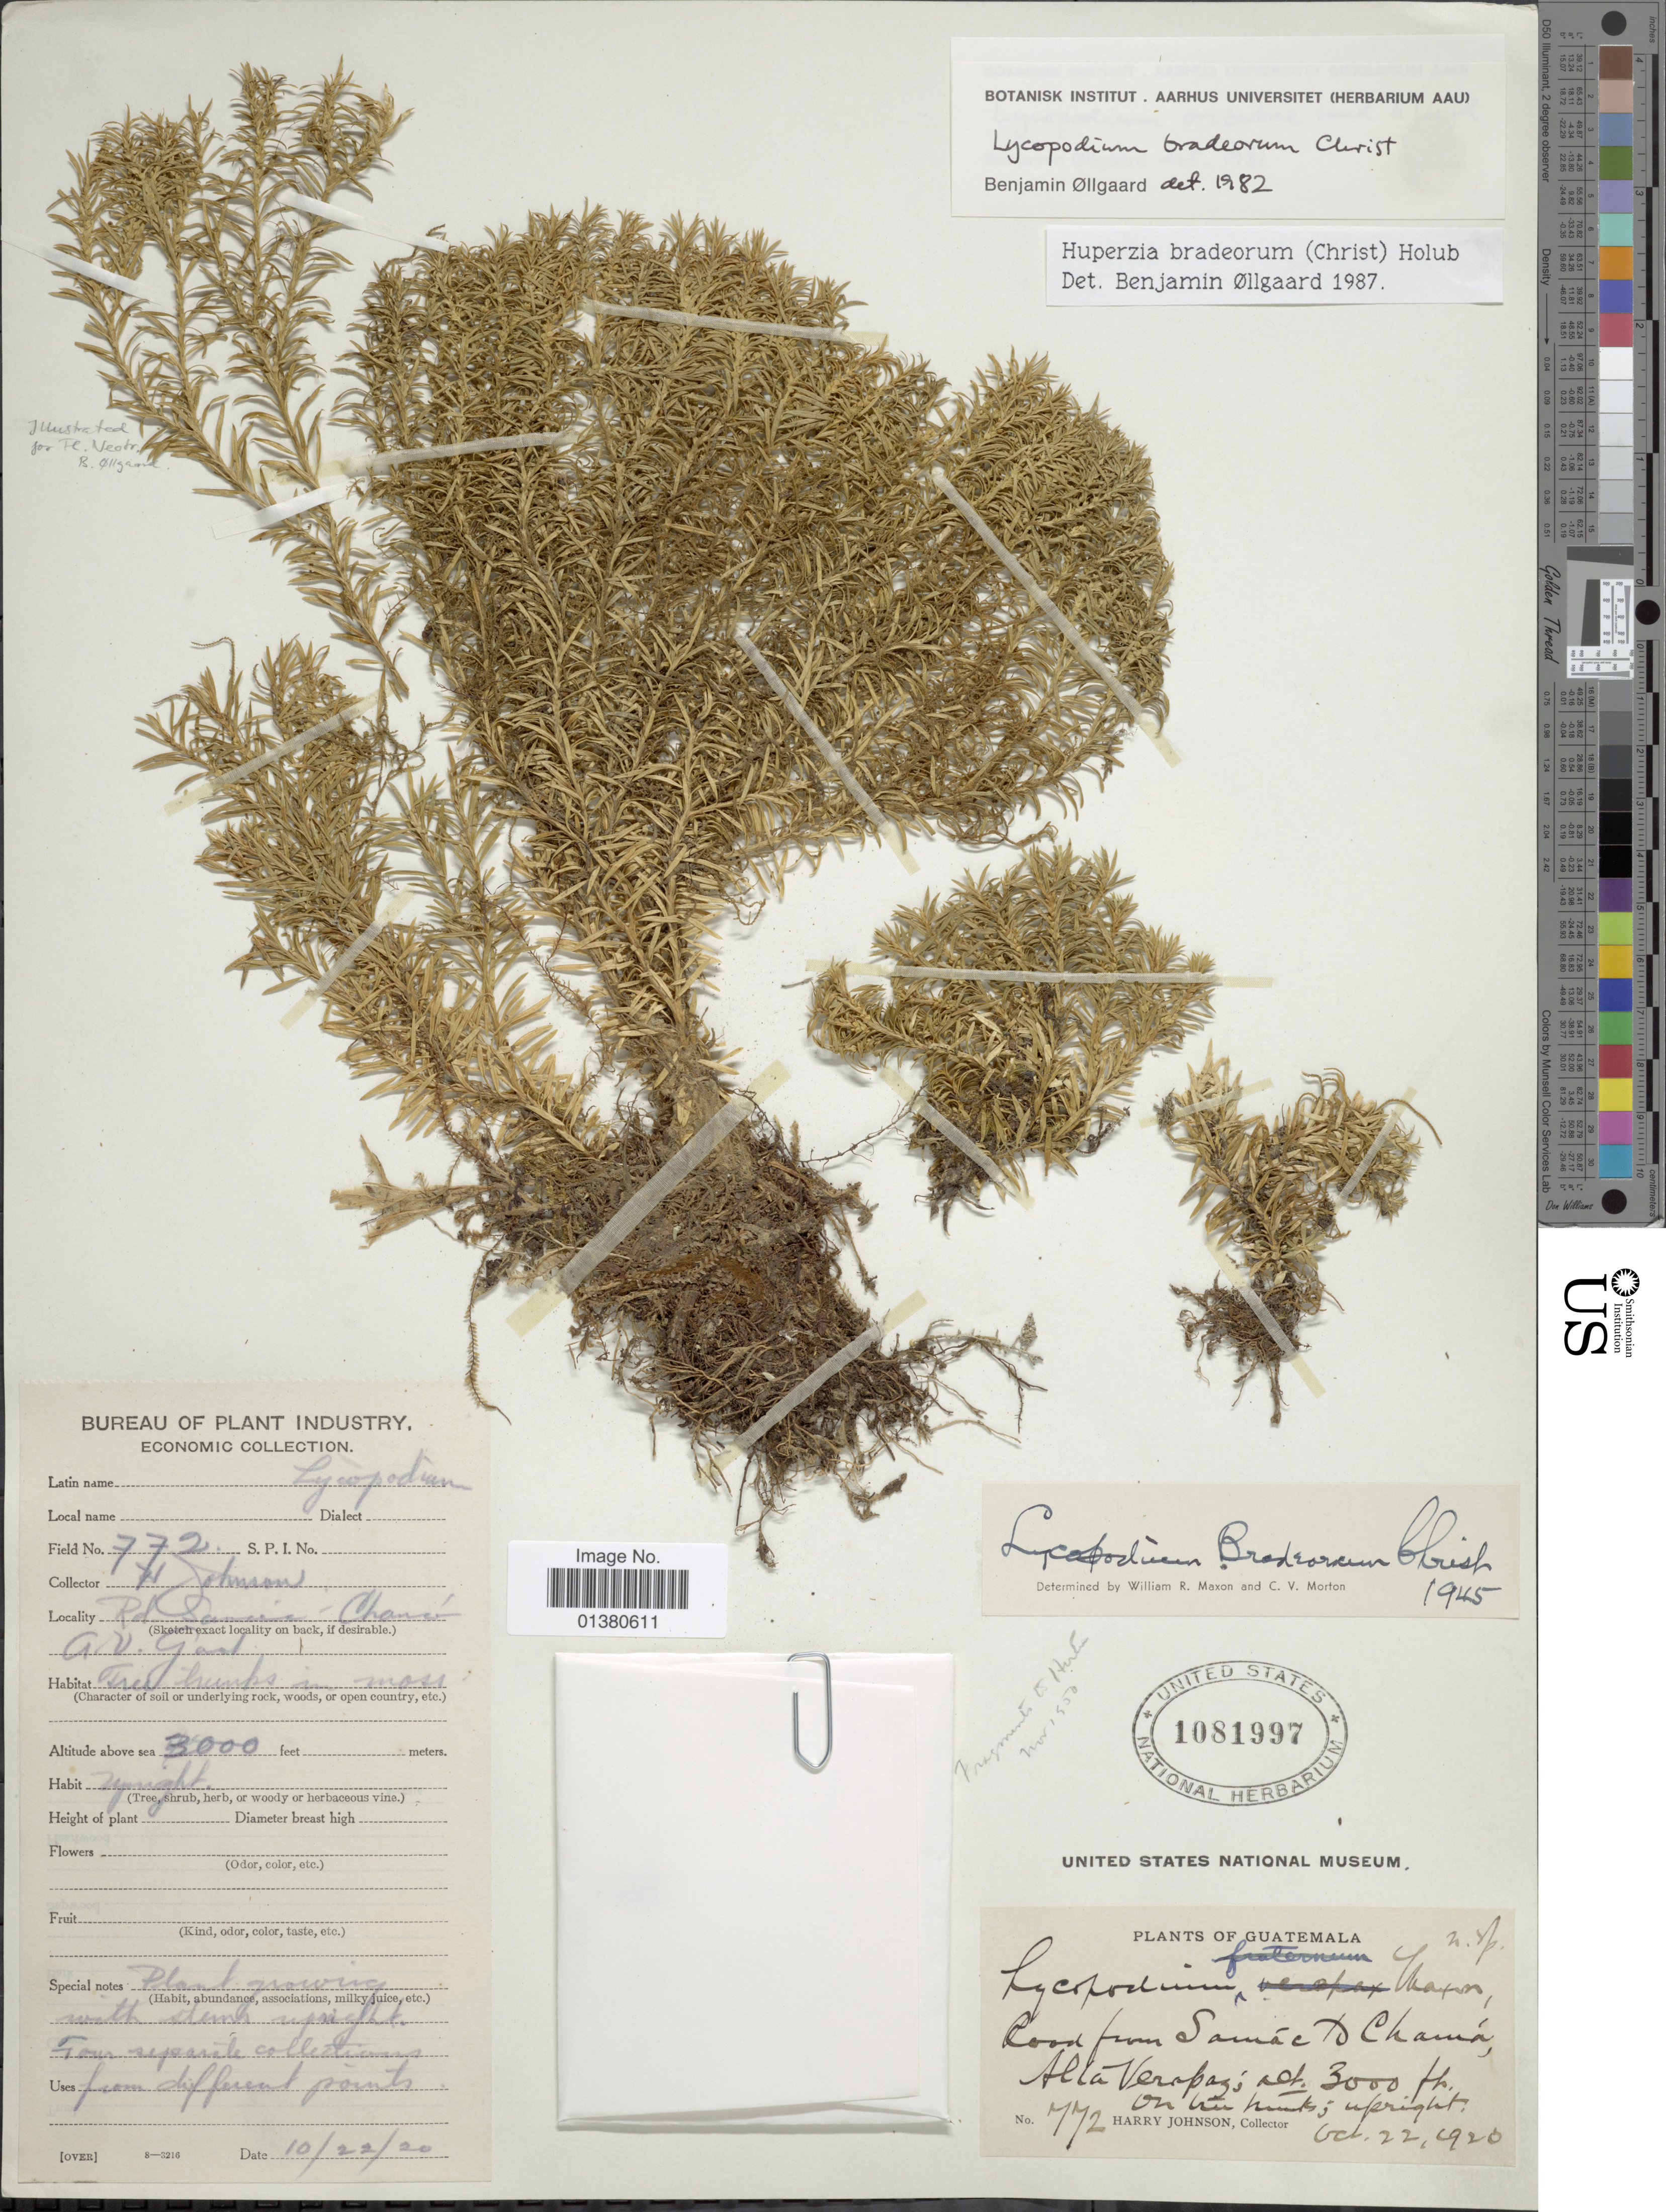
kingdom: Plantae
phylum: Tracheophyta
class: Lycopodiopsida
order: Lycopodiales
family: Lycopodiaceae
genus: Phlegmariurus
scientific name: Phlegmariurus bradeorum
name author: (Christ) B. Øllg.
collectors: H. Johnson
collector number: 772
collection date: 1920-10-22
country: Guatemala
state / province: Alta Verapaz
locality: Road from Samác to Chamá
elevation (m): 914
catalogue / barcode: US 1081997